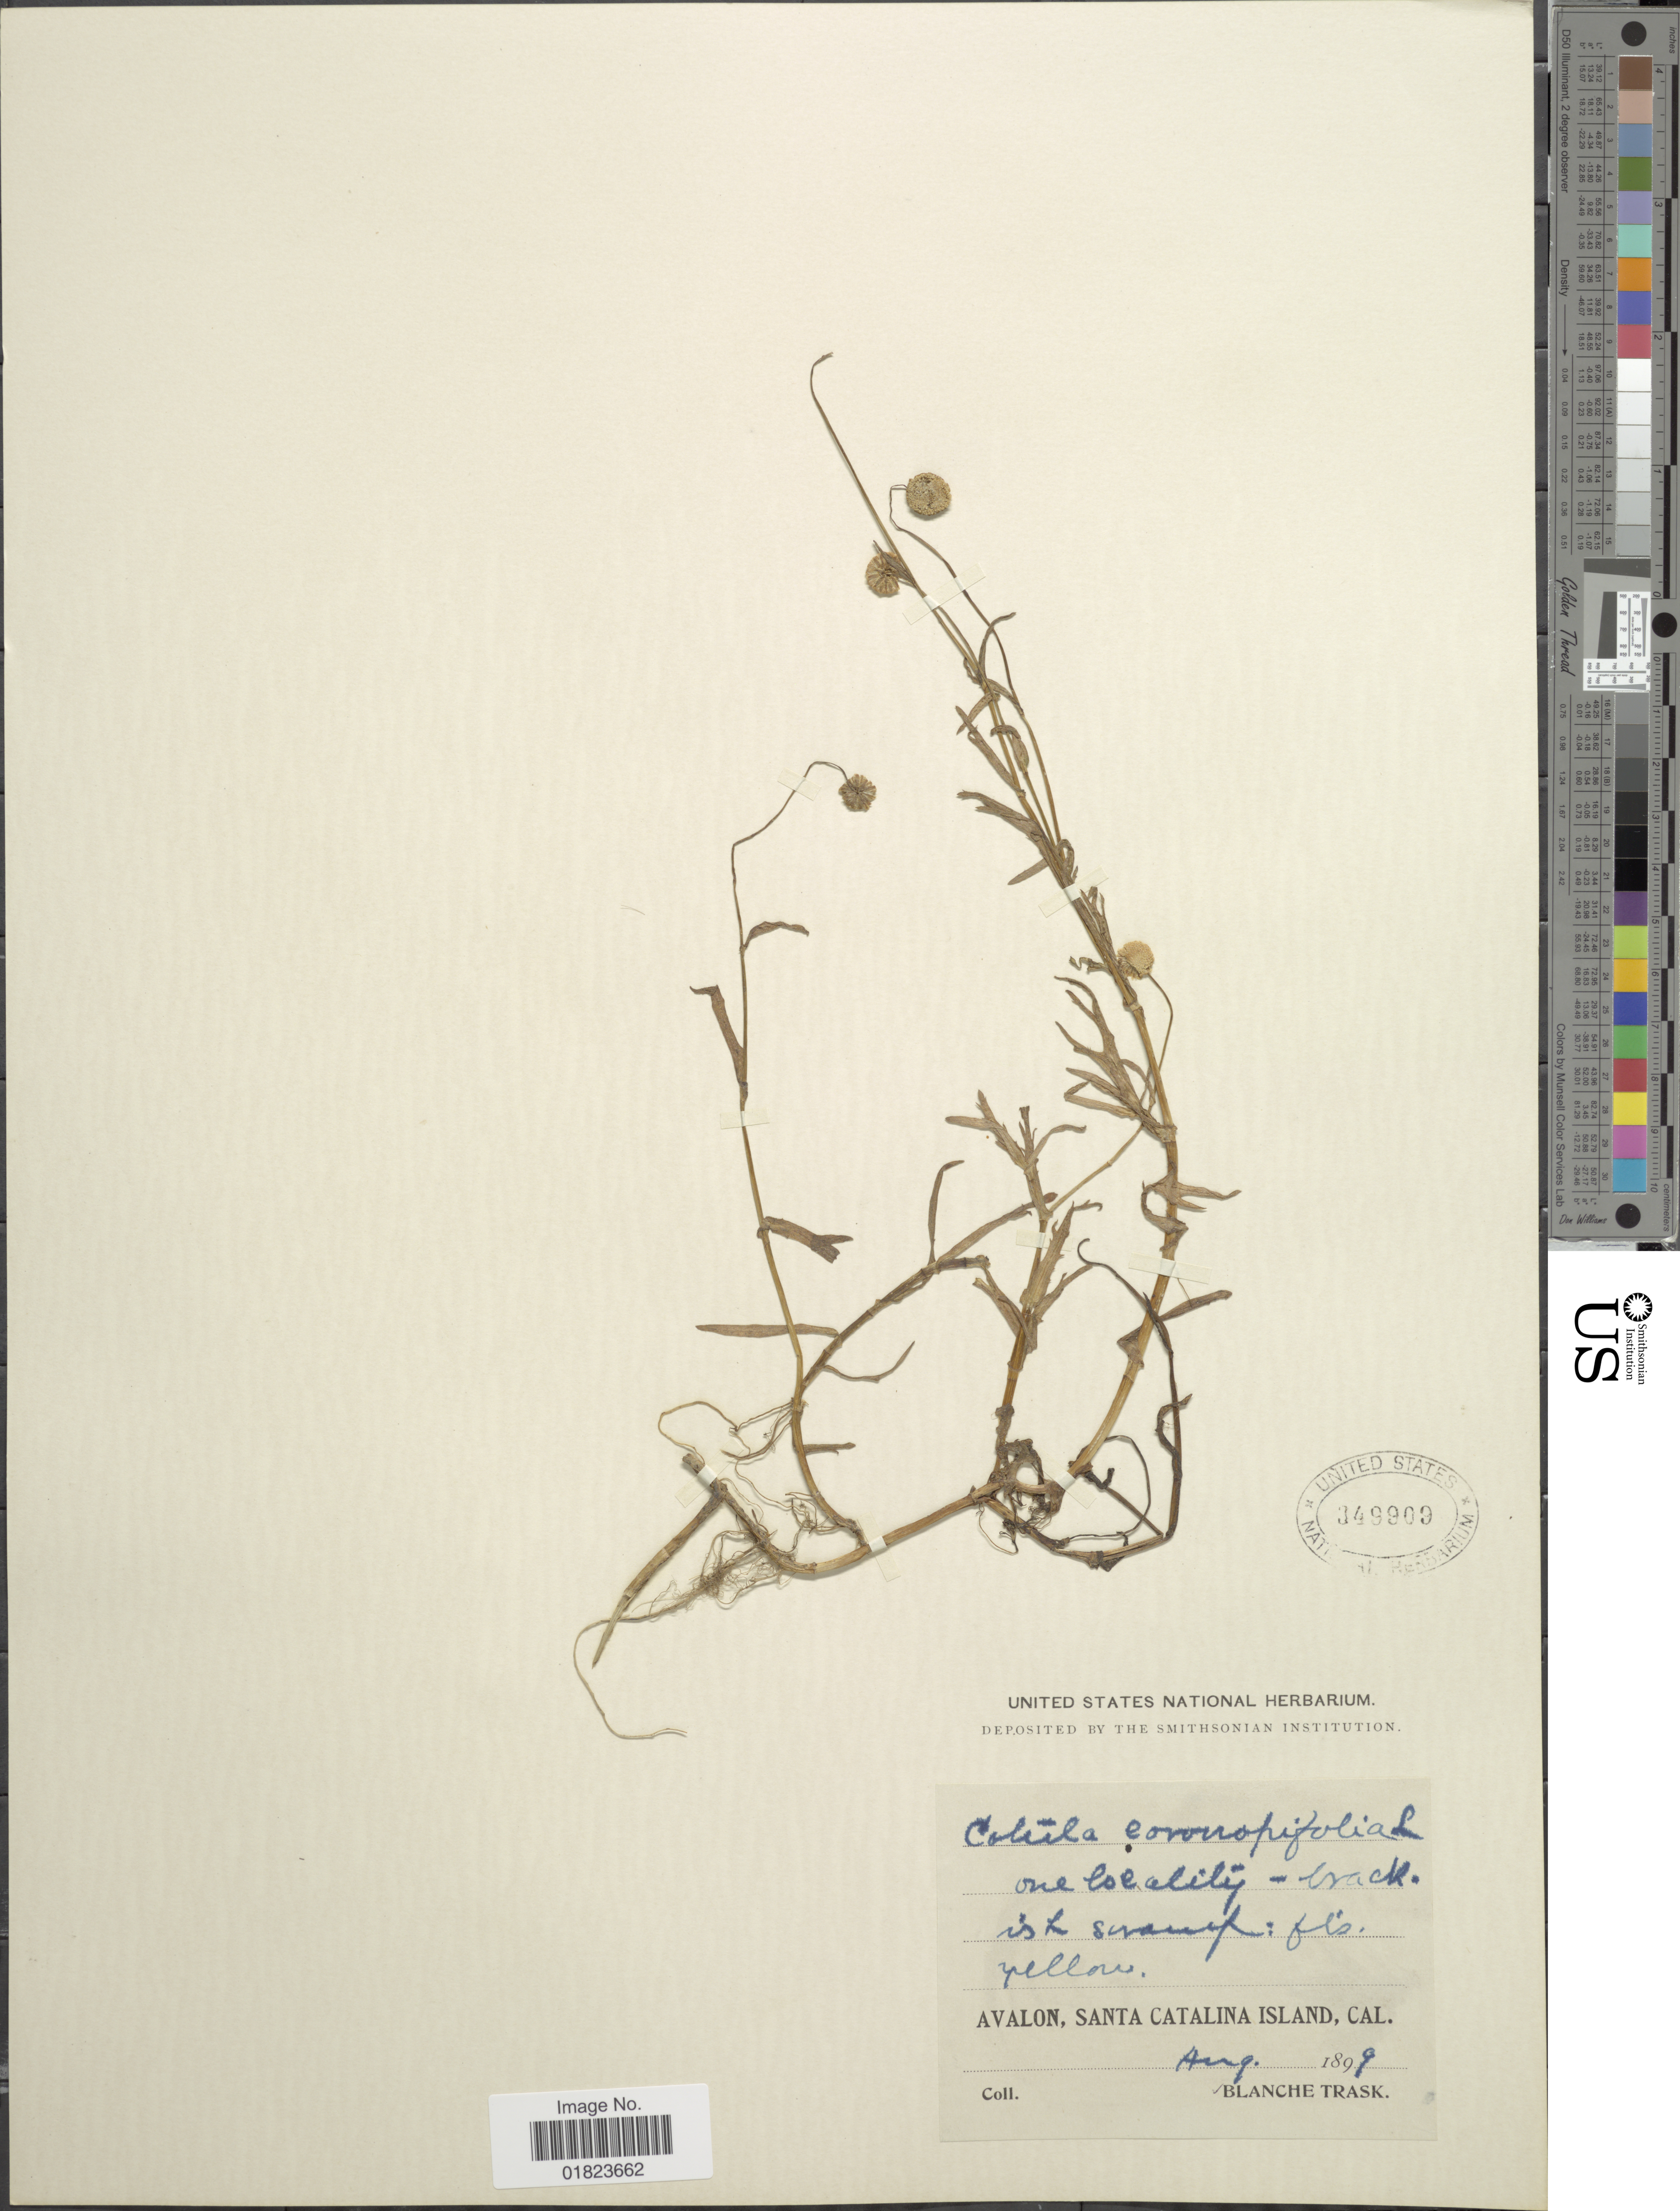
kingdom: Plantae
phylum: Tracheophyta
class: Magnoliopsida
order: Asterales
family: Asteraceae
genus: Cotula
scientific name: Cotula coronopifolia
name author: L.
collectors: B. Trask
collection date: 1899-08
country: United States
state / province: California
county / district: Los Angeles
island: Santa Catalina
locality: Avalon, Santa Catalina Island, Cal.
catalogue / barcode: US 349909